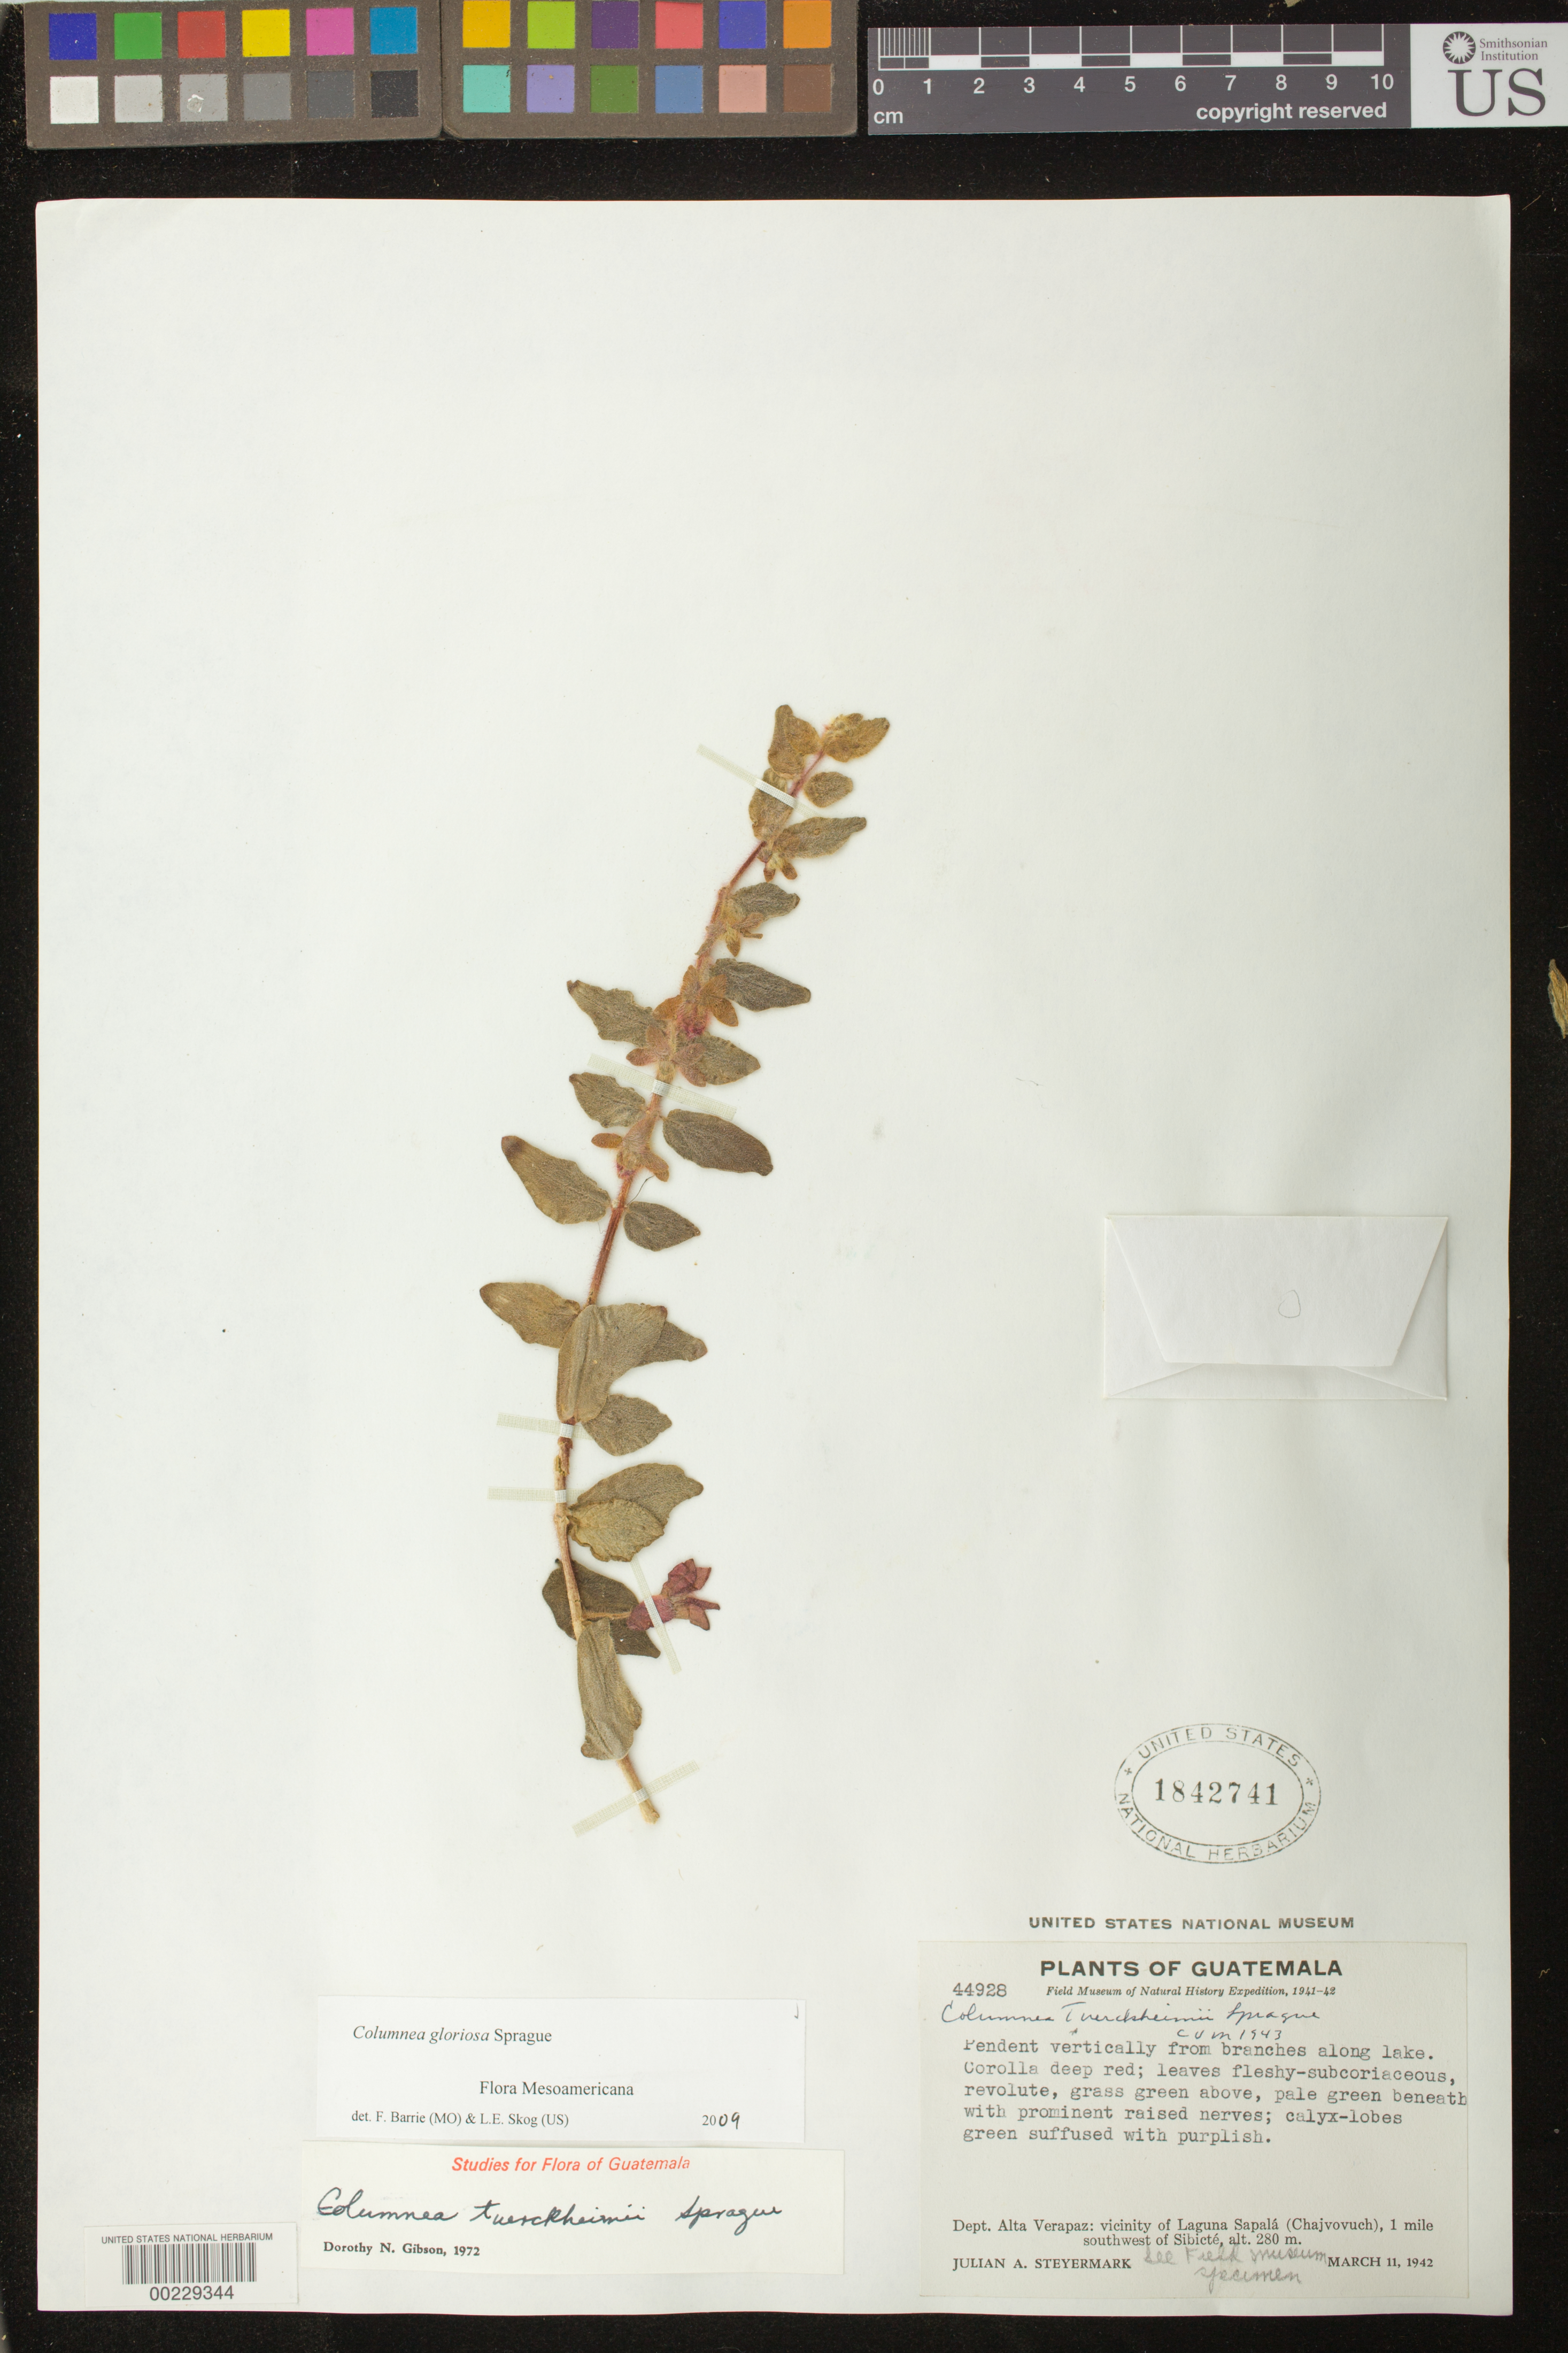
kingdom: Plantae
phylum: Tracheophyta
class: Magnoliopsida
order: Lamiales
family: Gesneriaceae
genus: Columnea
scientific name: Columnea gloriosa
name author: Sprague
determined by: Barrie, F. R.; Skog, Laurence E.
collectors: J. Steyermark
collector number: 44928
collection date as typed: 11 Mar 1942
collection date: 1942-03-11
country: Guatemala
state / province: Alta Verapaz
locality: Dept. Alta Verapaz: vicinity of Laguna Sapalá (Chajvovuch), 1 mile SW of Sibicté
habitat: Pendent vertically from branches along lake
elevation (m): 280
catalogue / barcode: US 1842741